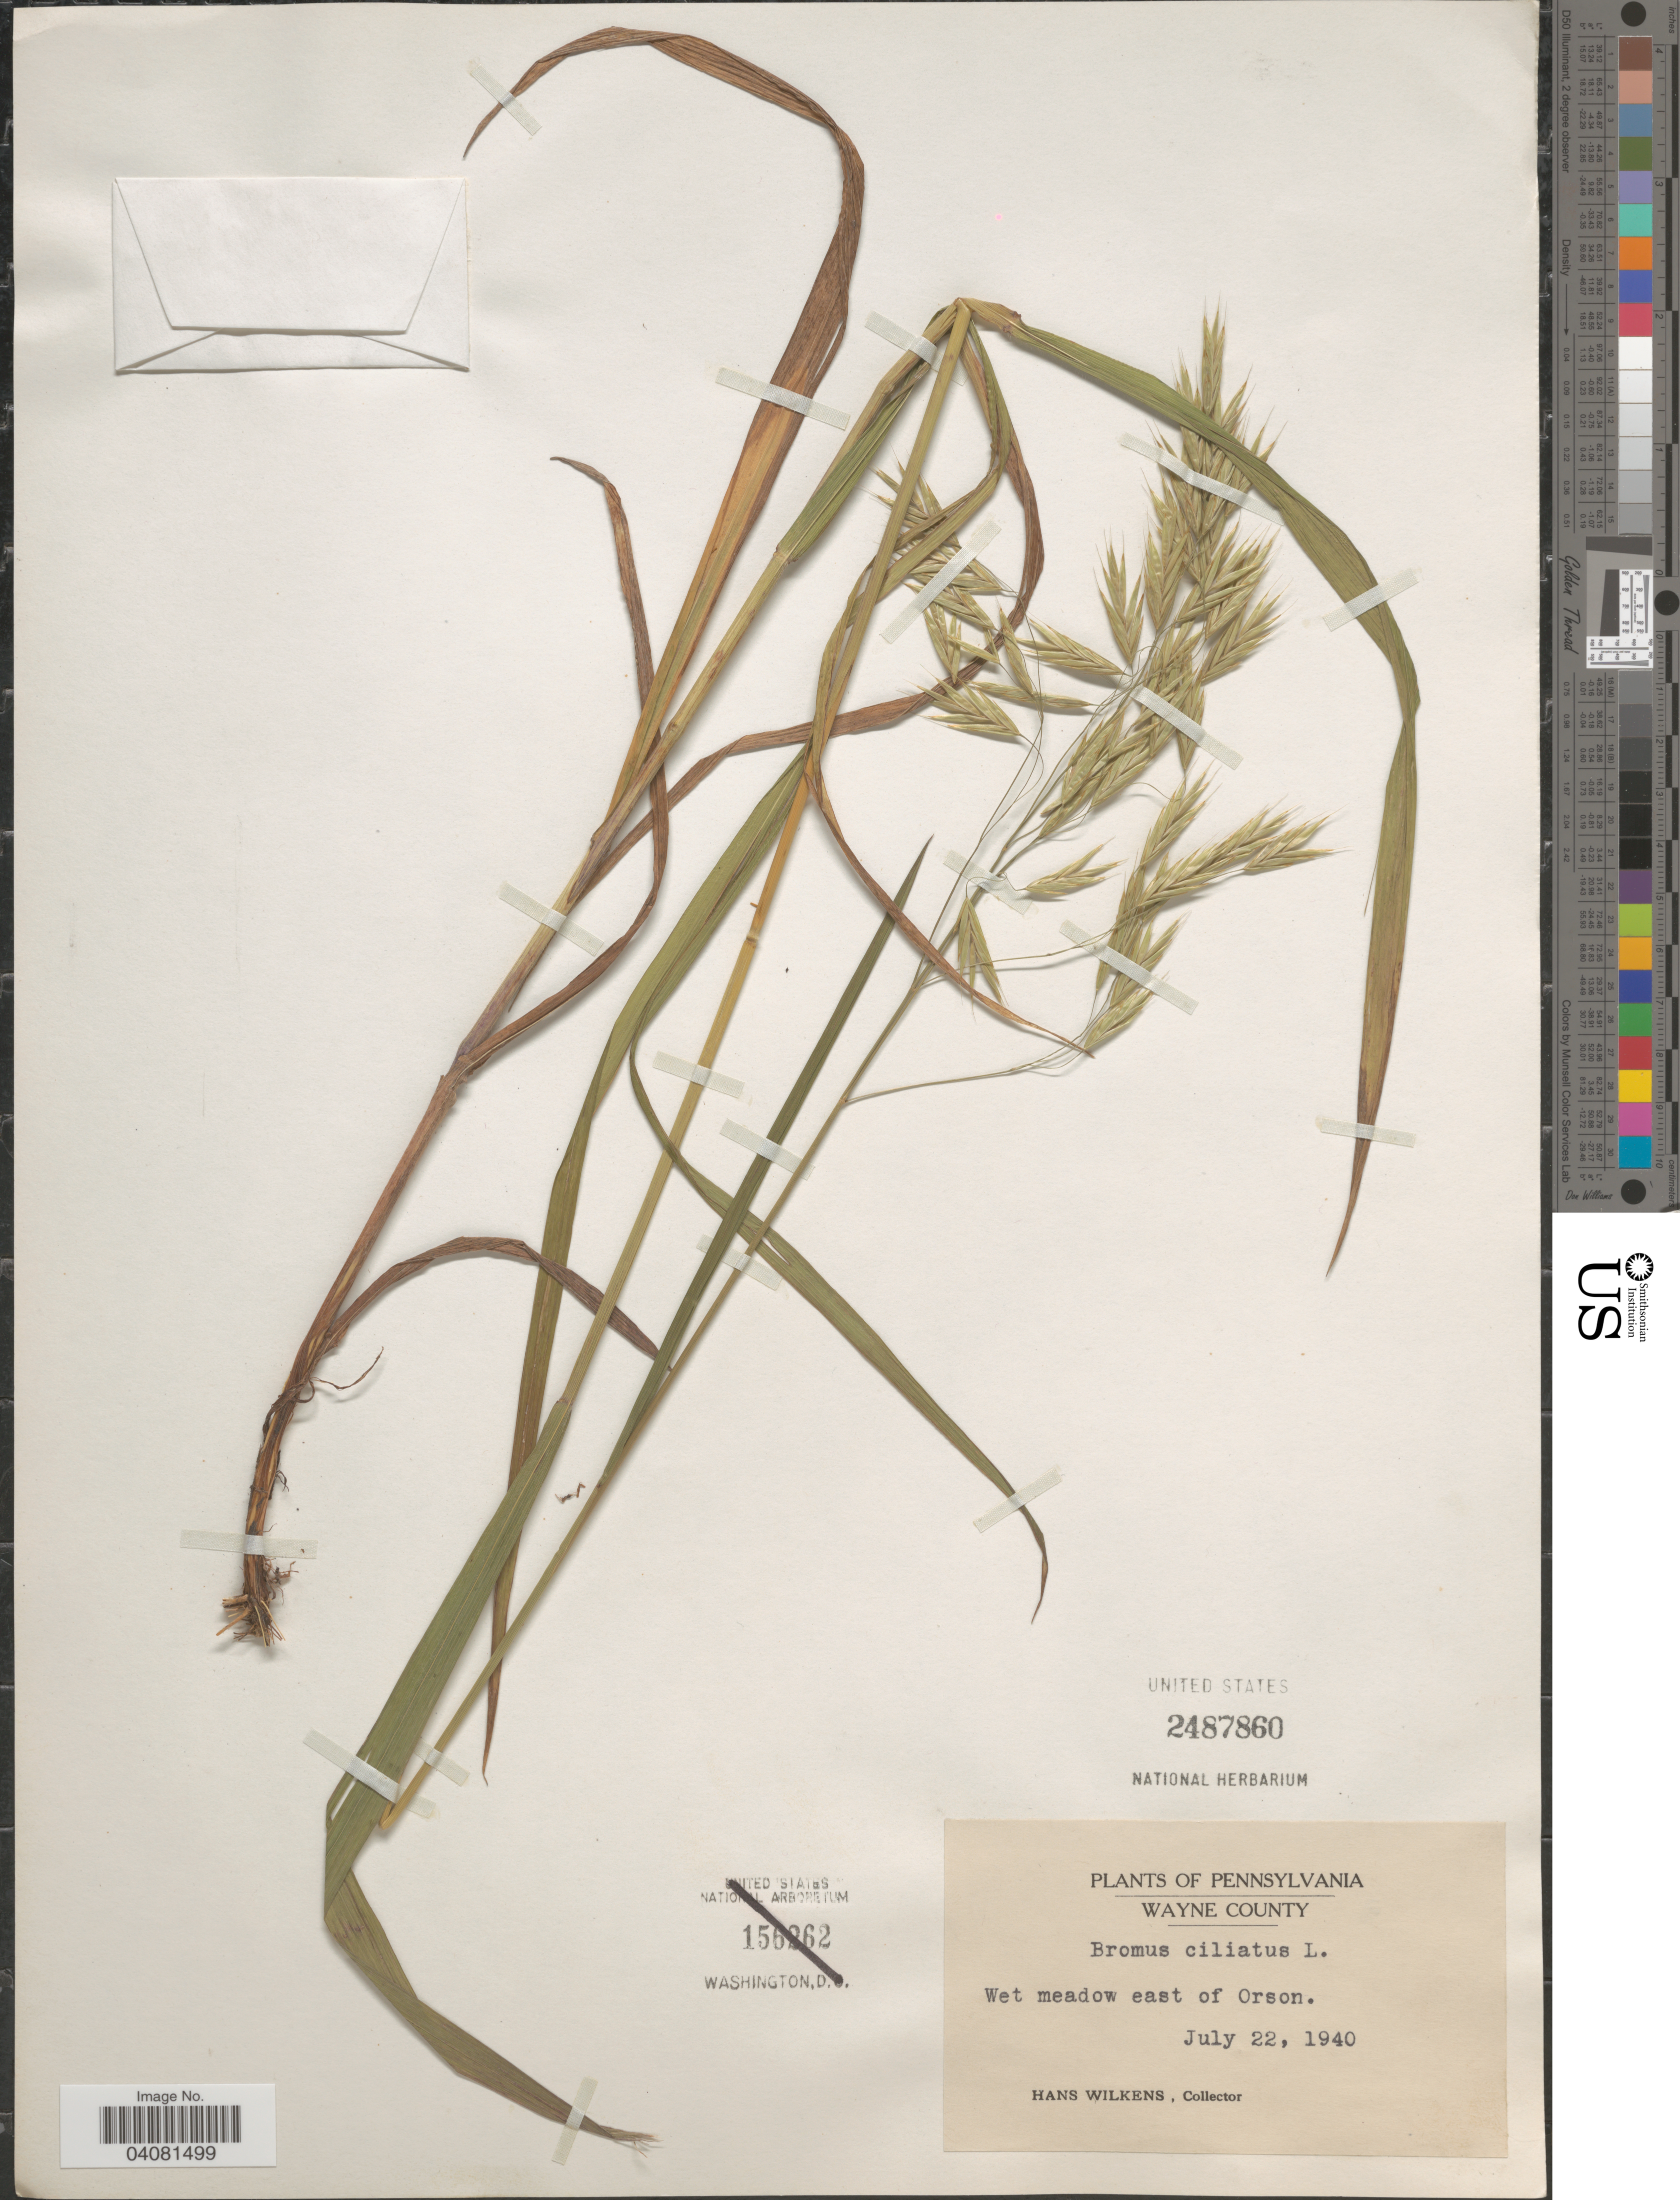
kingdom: Plantae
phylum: Tracheophyta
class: Liliopsida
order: Poales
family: Poaceae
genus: Bromus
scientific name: Bromus ciliatus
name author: L.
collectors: H. Wilkens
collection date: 1940-07-22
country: United States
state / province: Pennsylvania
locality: Wayne County. Wet meadow east of Orson.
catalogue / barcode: US 2487860